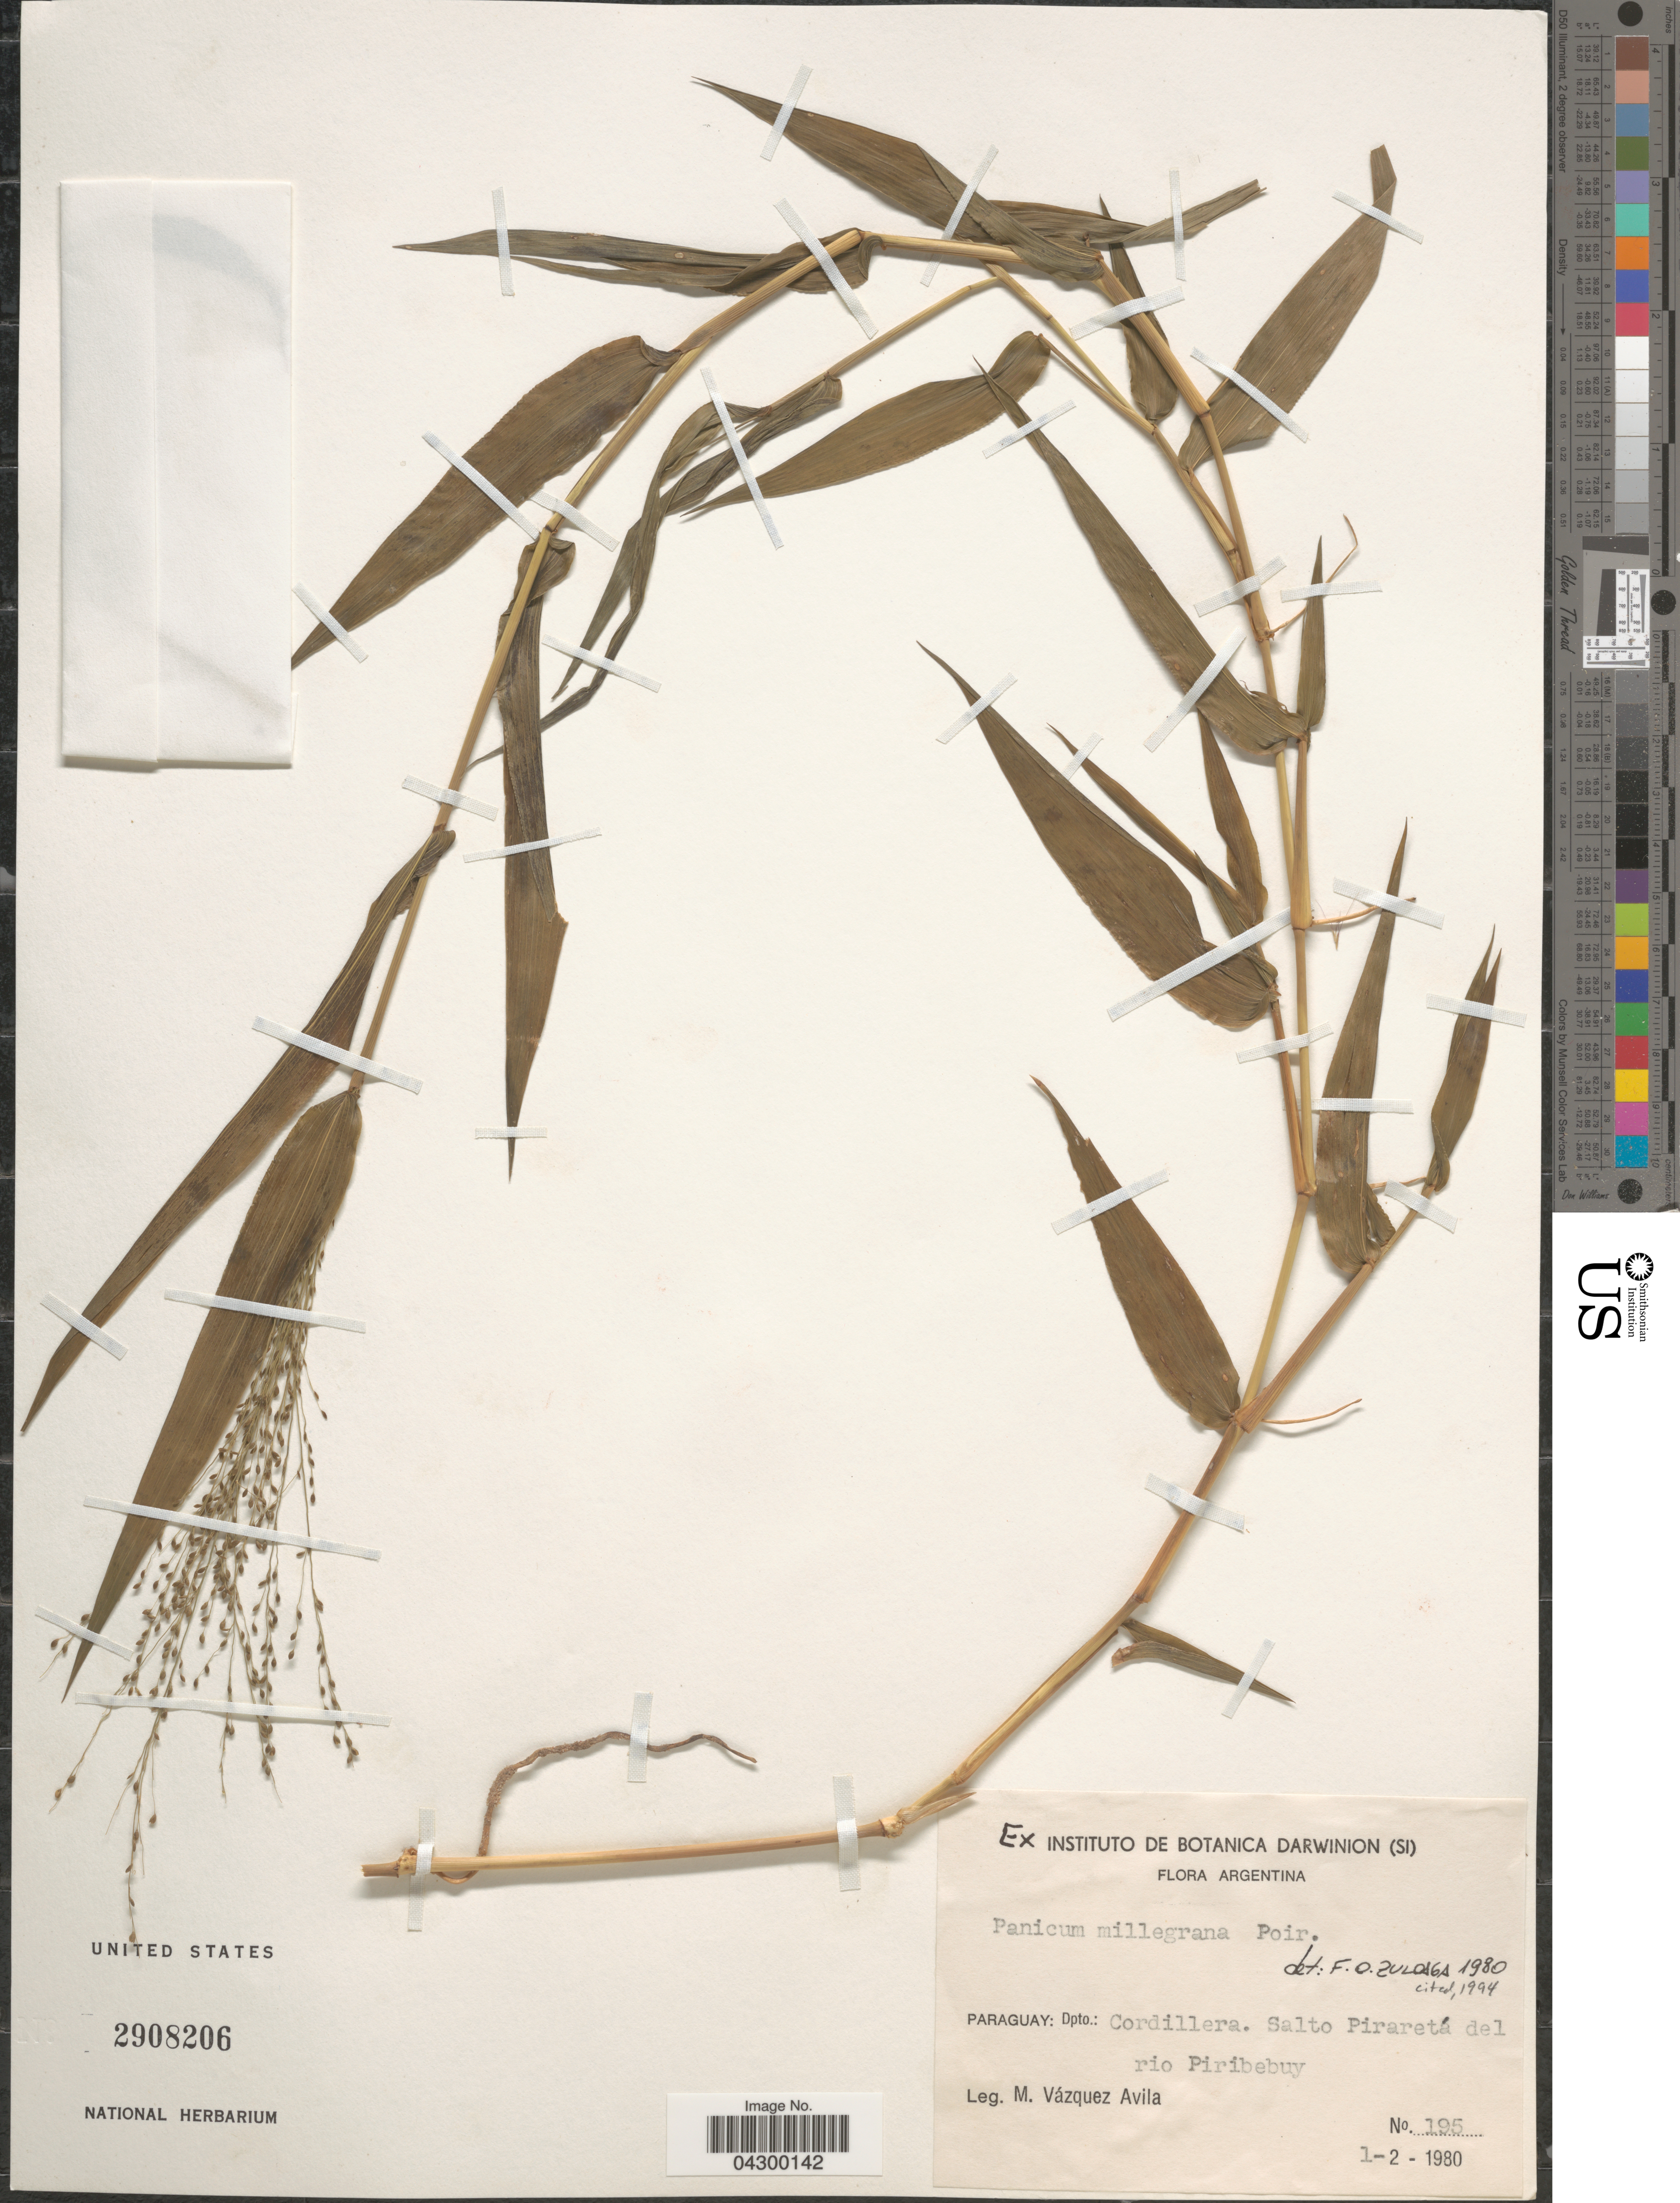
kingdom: Plantae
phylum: Tracheophyta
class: Liliopsida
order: Poales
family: Poaceae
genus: Panicum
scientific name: Panicum millegrana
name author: Poir.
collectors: M. D. Vázquez A.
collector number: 195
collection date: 1980-02-01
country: Paraguay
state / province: Cordillera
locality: Dpto.: Cordillera. Salto Piraretá del rio Piribebuy.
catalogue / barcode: US 2908206